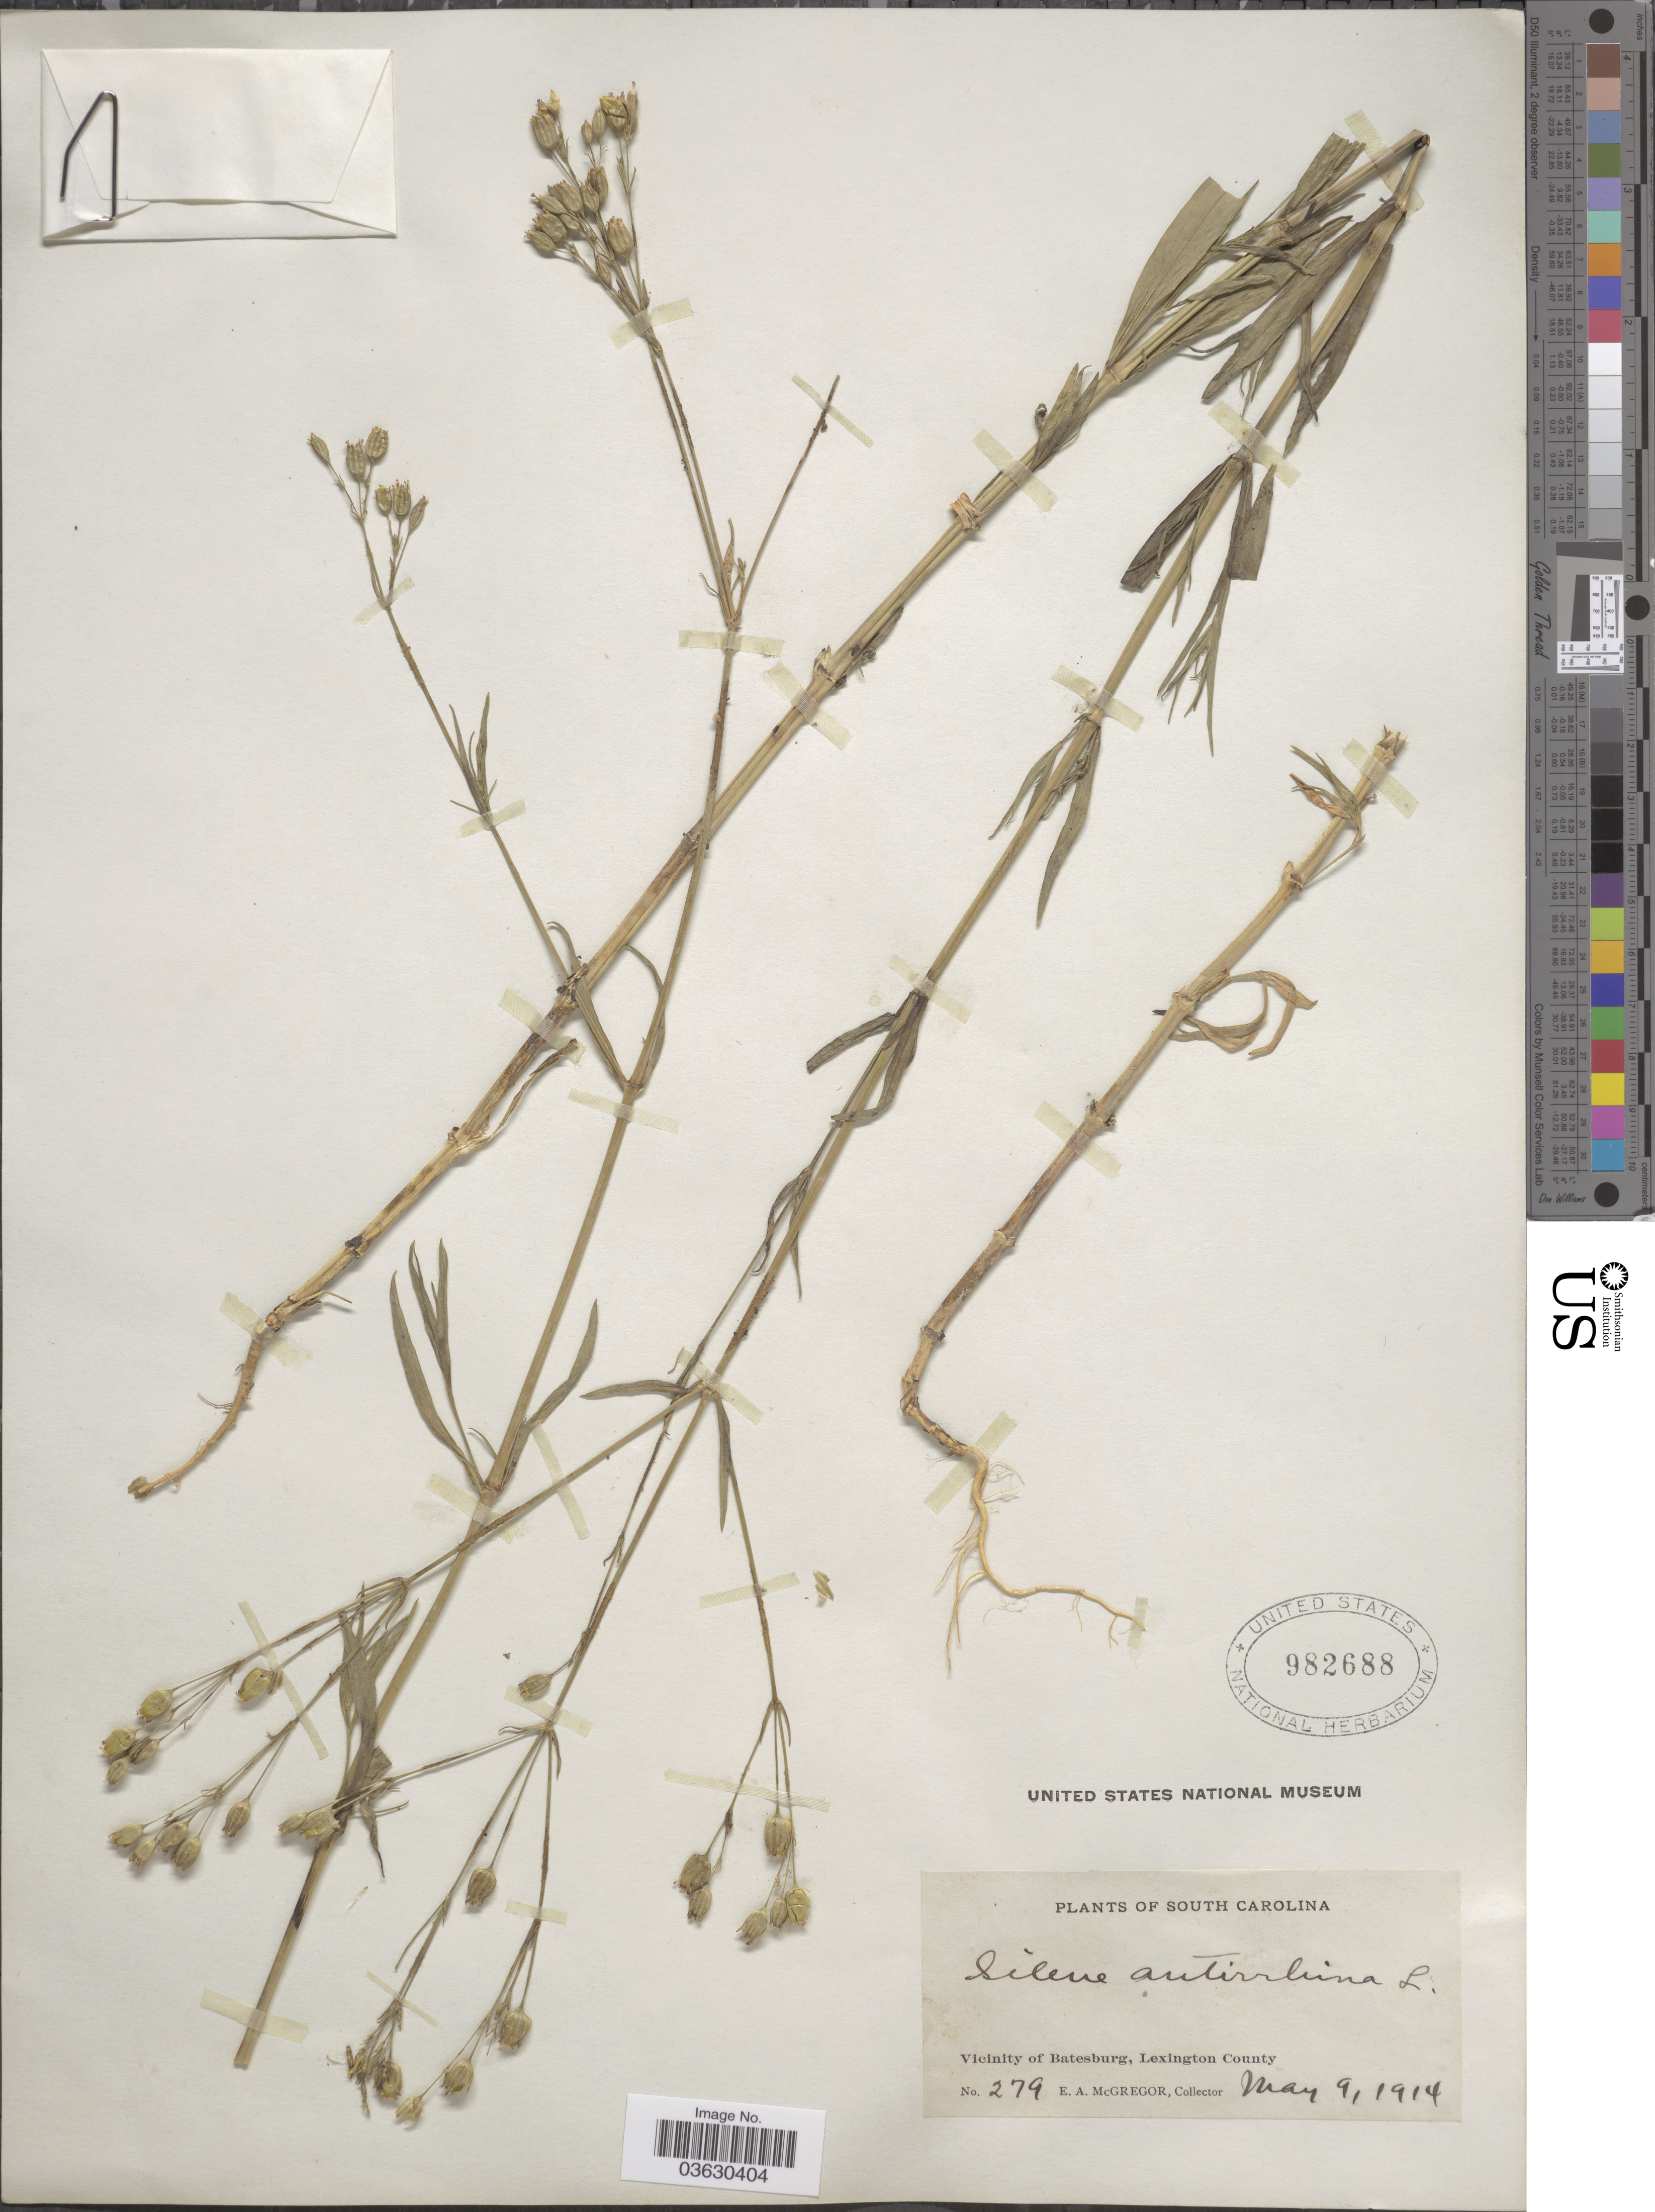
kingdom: Plantae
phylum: Tracheophyta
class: Magnoliopsida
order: Caryophyllales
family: Caryophyllaceae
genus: Silene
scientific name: Silene antirrhina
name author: L.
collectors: E. A. McGregor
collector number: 279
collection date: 1914-05-09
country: United States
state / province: South Carolina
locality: Vicinity of Batesburg, Lexington County.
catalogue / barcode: US 982688